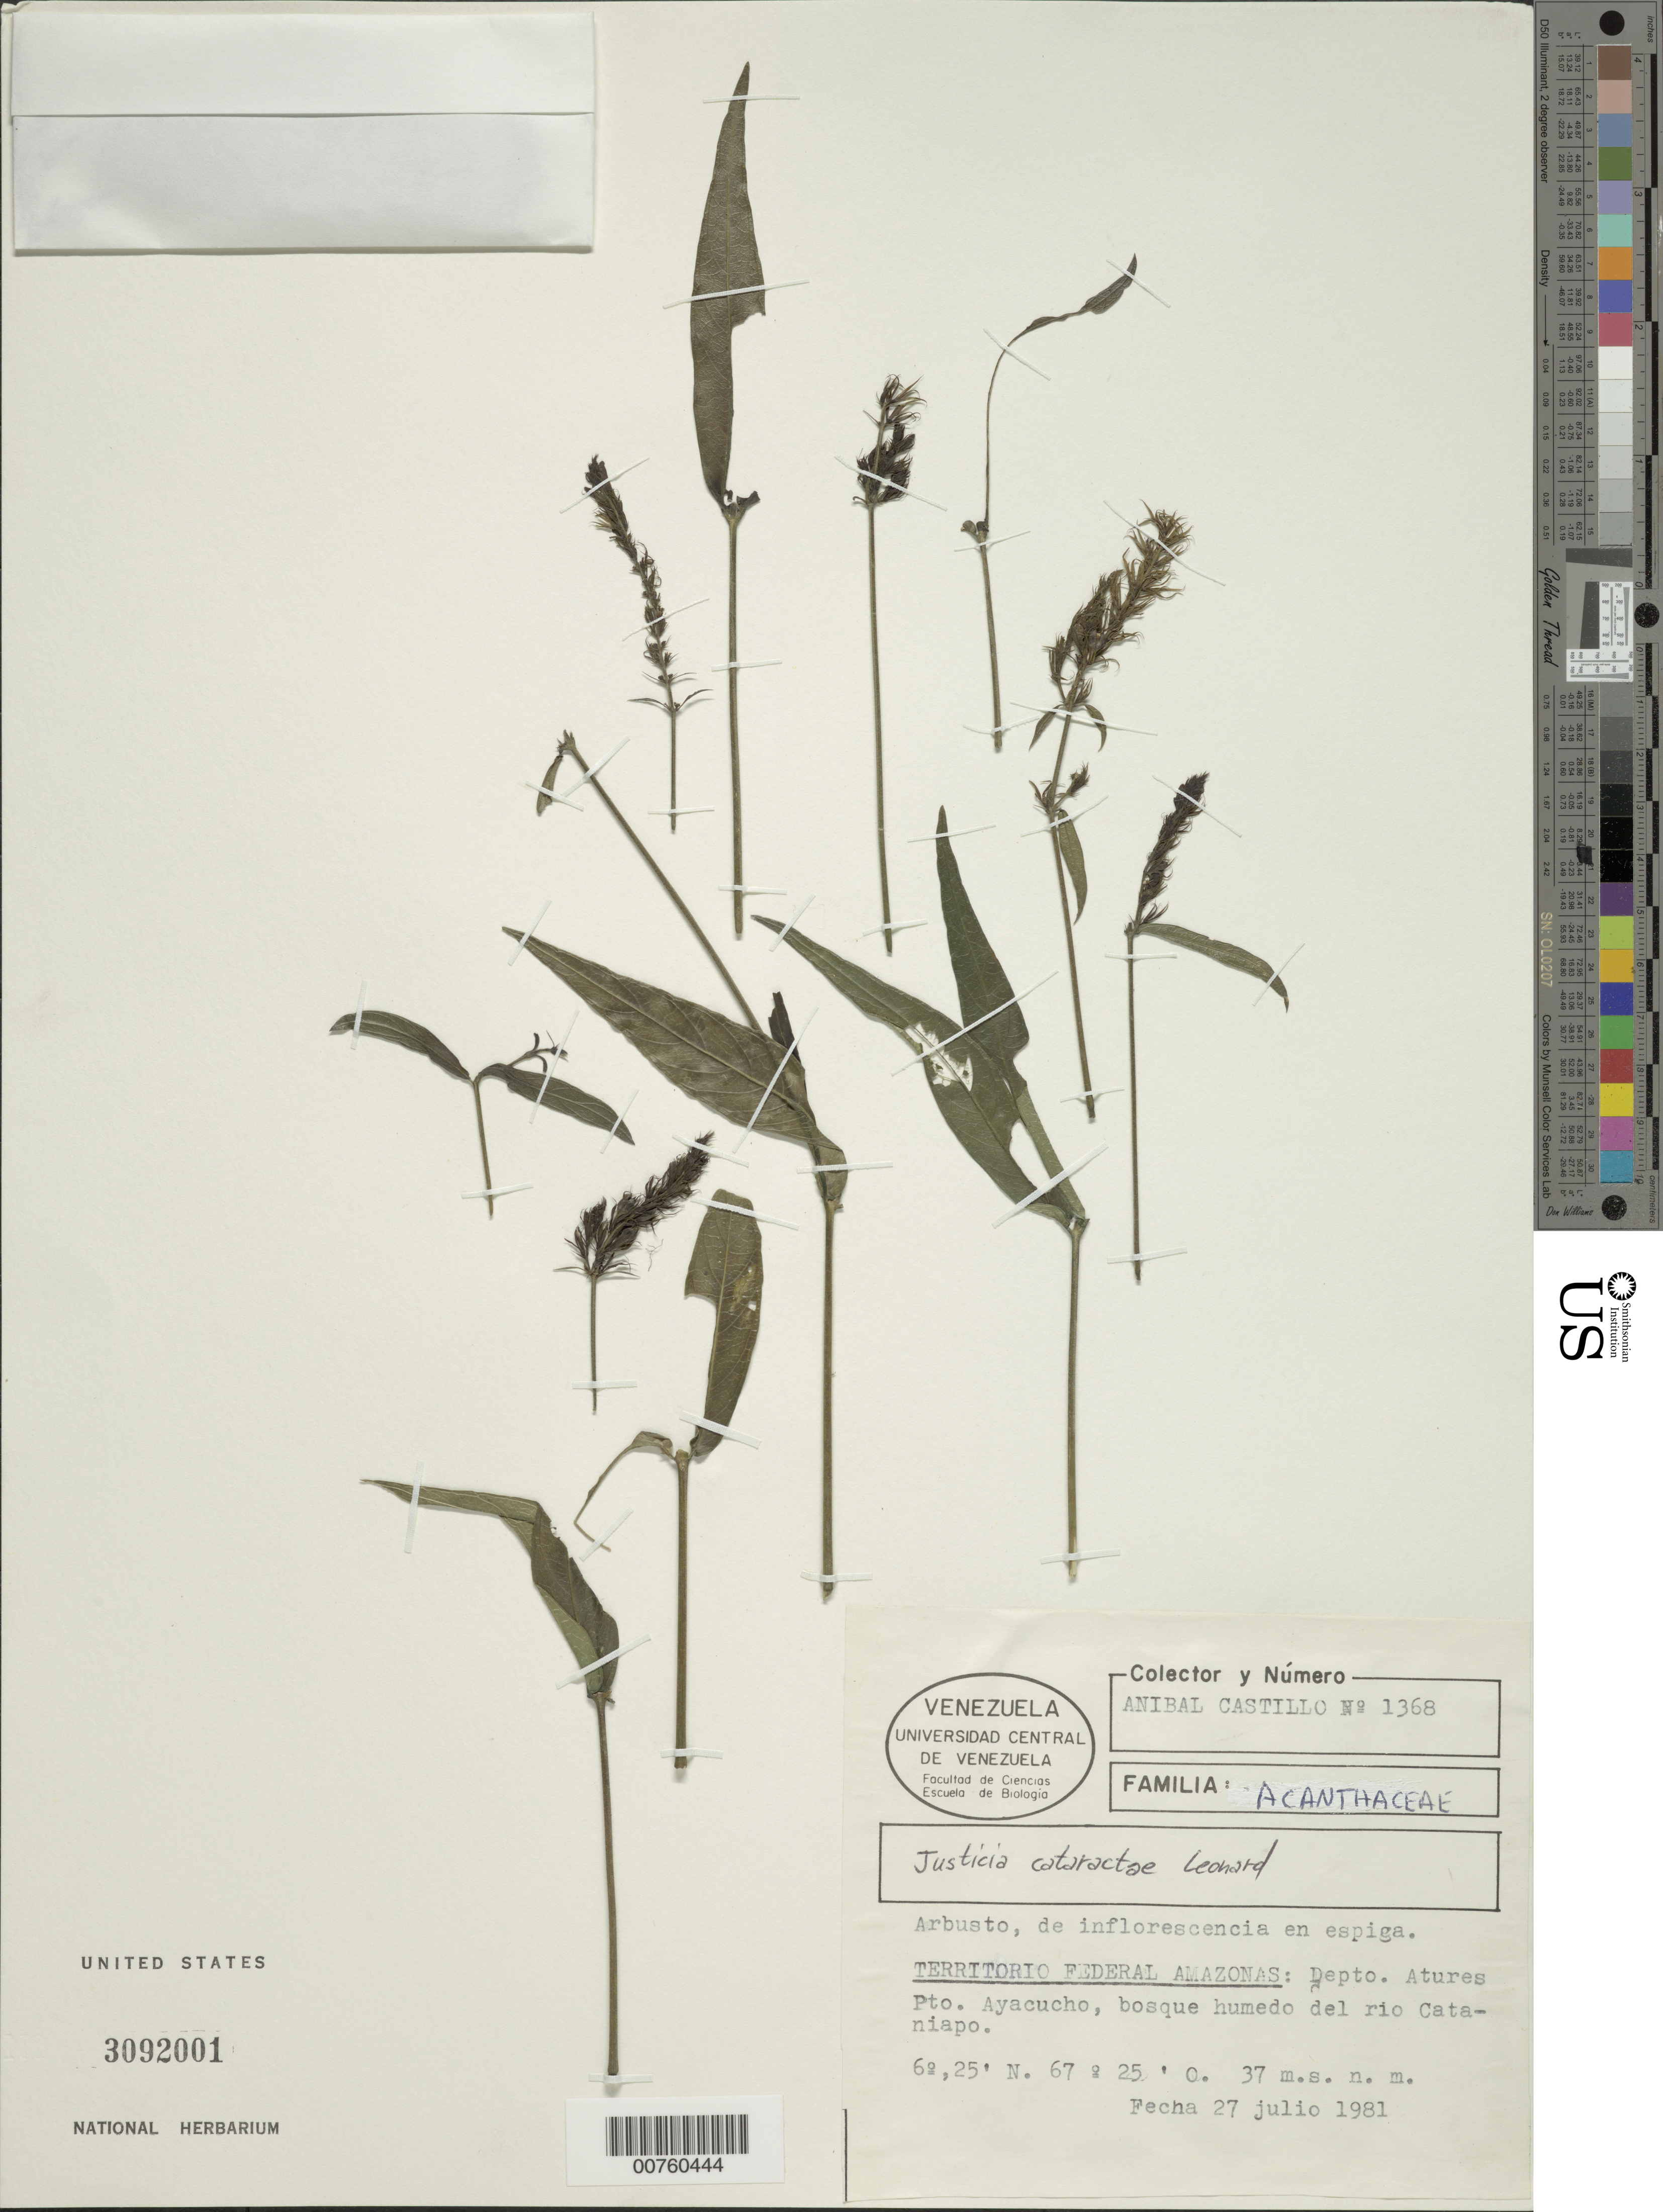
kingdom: Plantae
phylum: Tracheophyta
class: Magnoliopsida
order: Lamiales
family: Acanthaceae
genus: Justicia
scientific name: Justicia cataractae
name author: Leonard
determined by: Wasshausen, Dieter C., (BOT), Smithsonian Institution - National Museum of Natural History (UNITED STATES)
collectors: A. Castillo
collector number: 1368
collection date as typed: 27-Jul-81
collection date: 1981-07-27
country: Venezuela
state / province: Amazonas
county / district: Atures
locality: Puerto Ayacucho, Río Cataniapo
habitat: Bosque húmedo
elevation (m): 37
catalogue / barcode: US 3092001